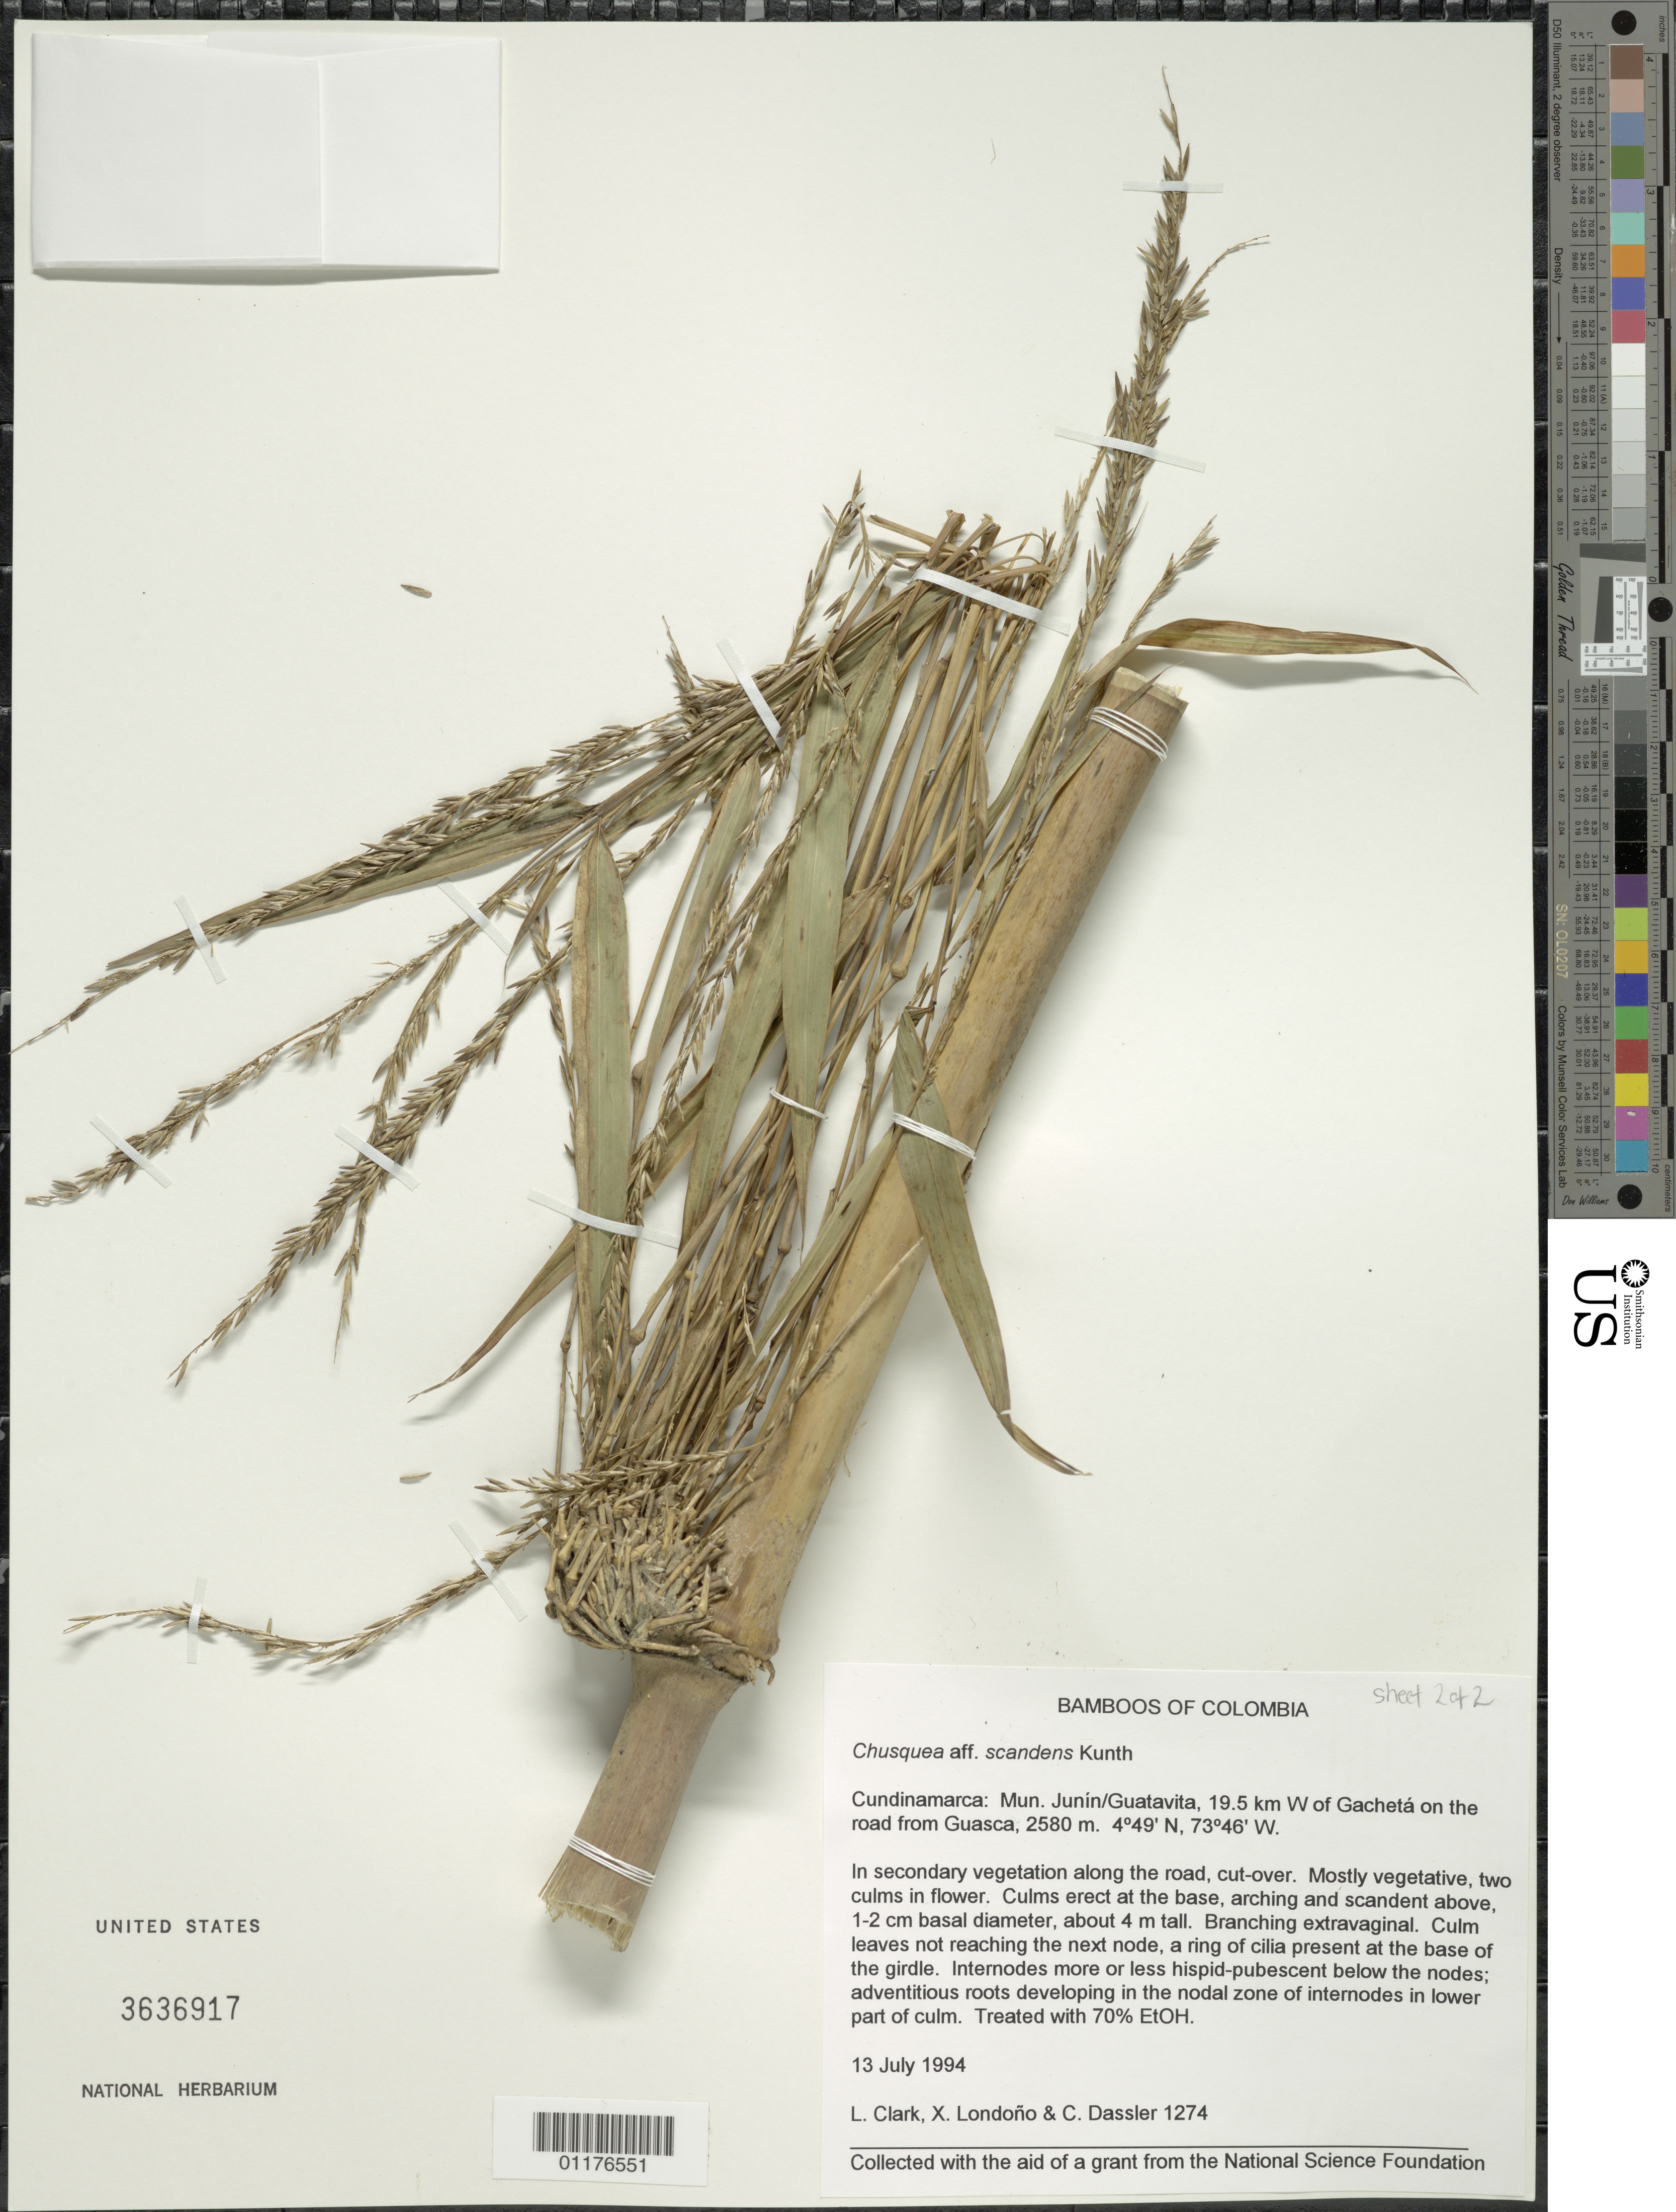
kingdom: Plantae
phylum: Tracheophyta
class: Liliopsida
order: Poales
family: Poaceae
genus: Chusquea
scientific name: Chusquea scandens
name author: Kunth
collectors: L. G. Clark, X. Londoño & C. Dassler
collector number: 1274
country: Colombia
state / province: Cundinamarca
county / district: Junin/Guatavita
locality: W of Gacheta on road from Guasca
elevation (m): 2580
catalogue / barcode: US 3636917